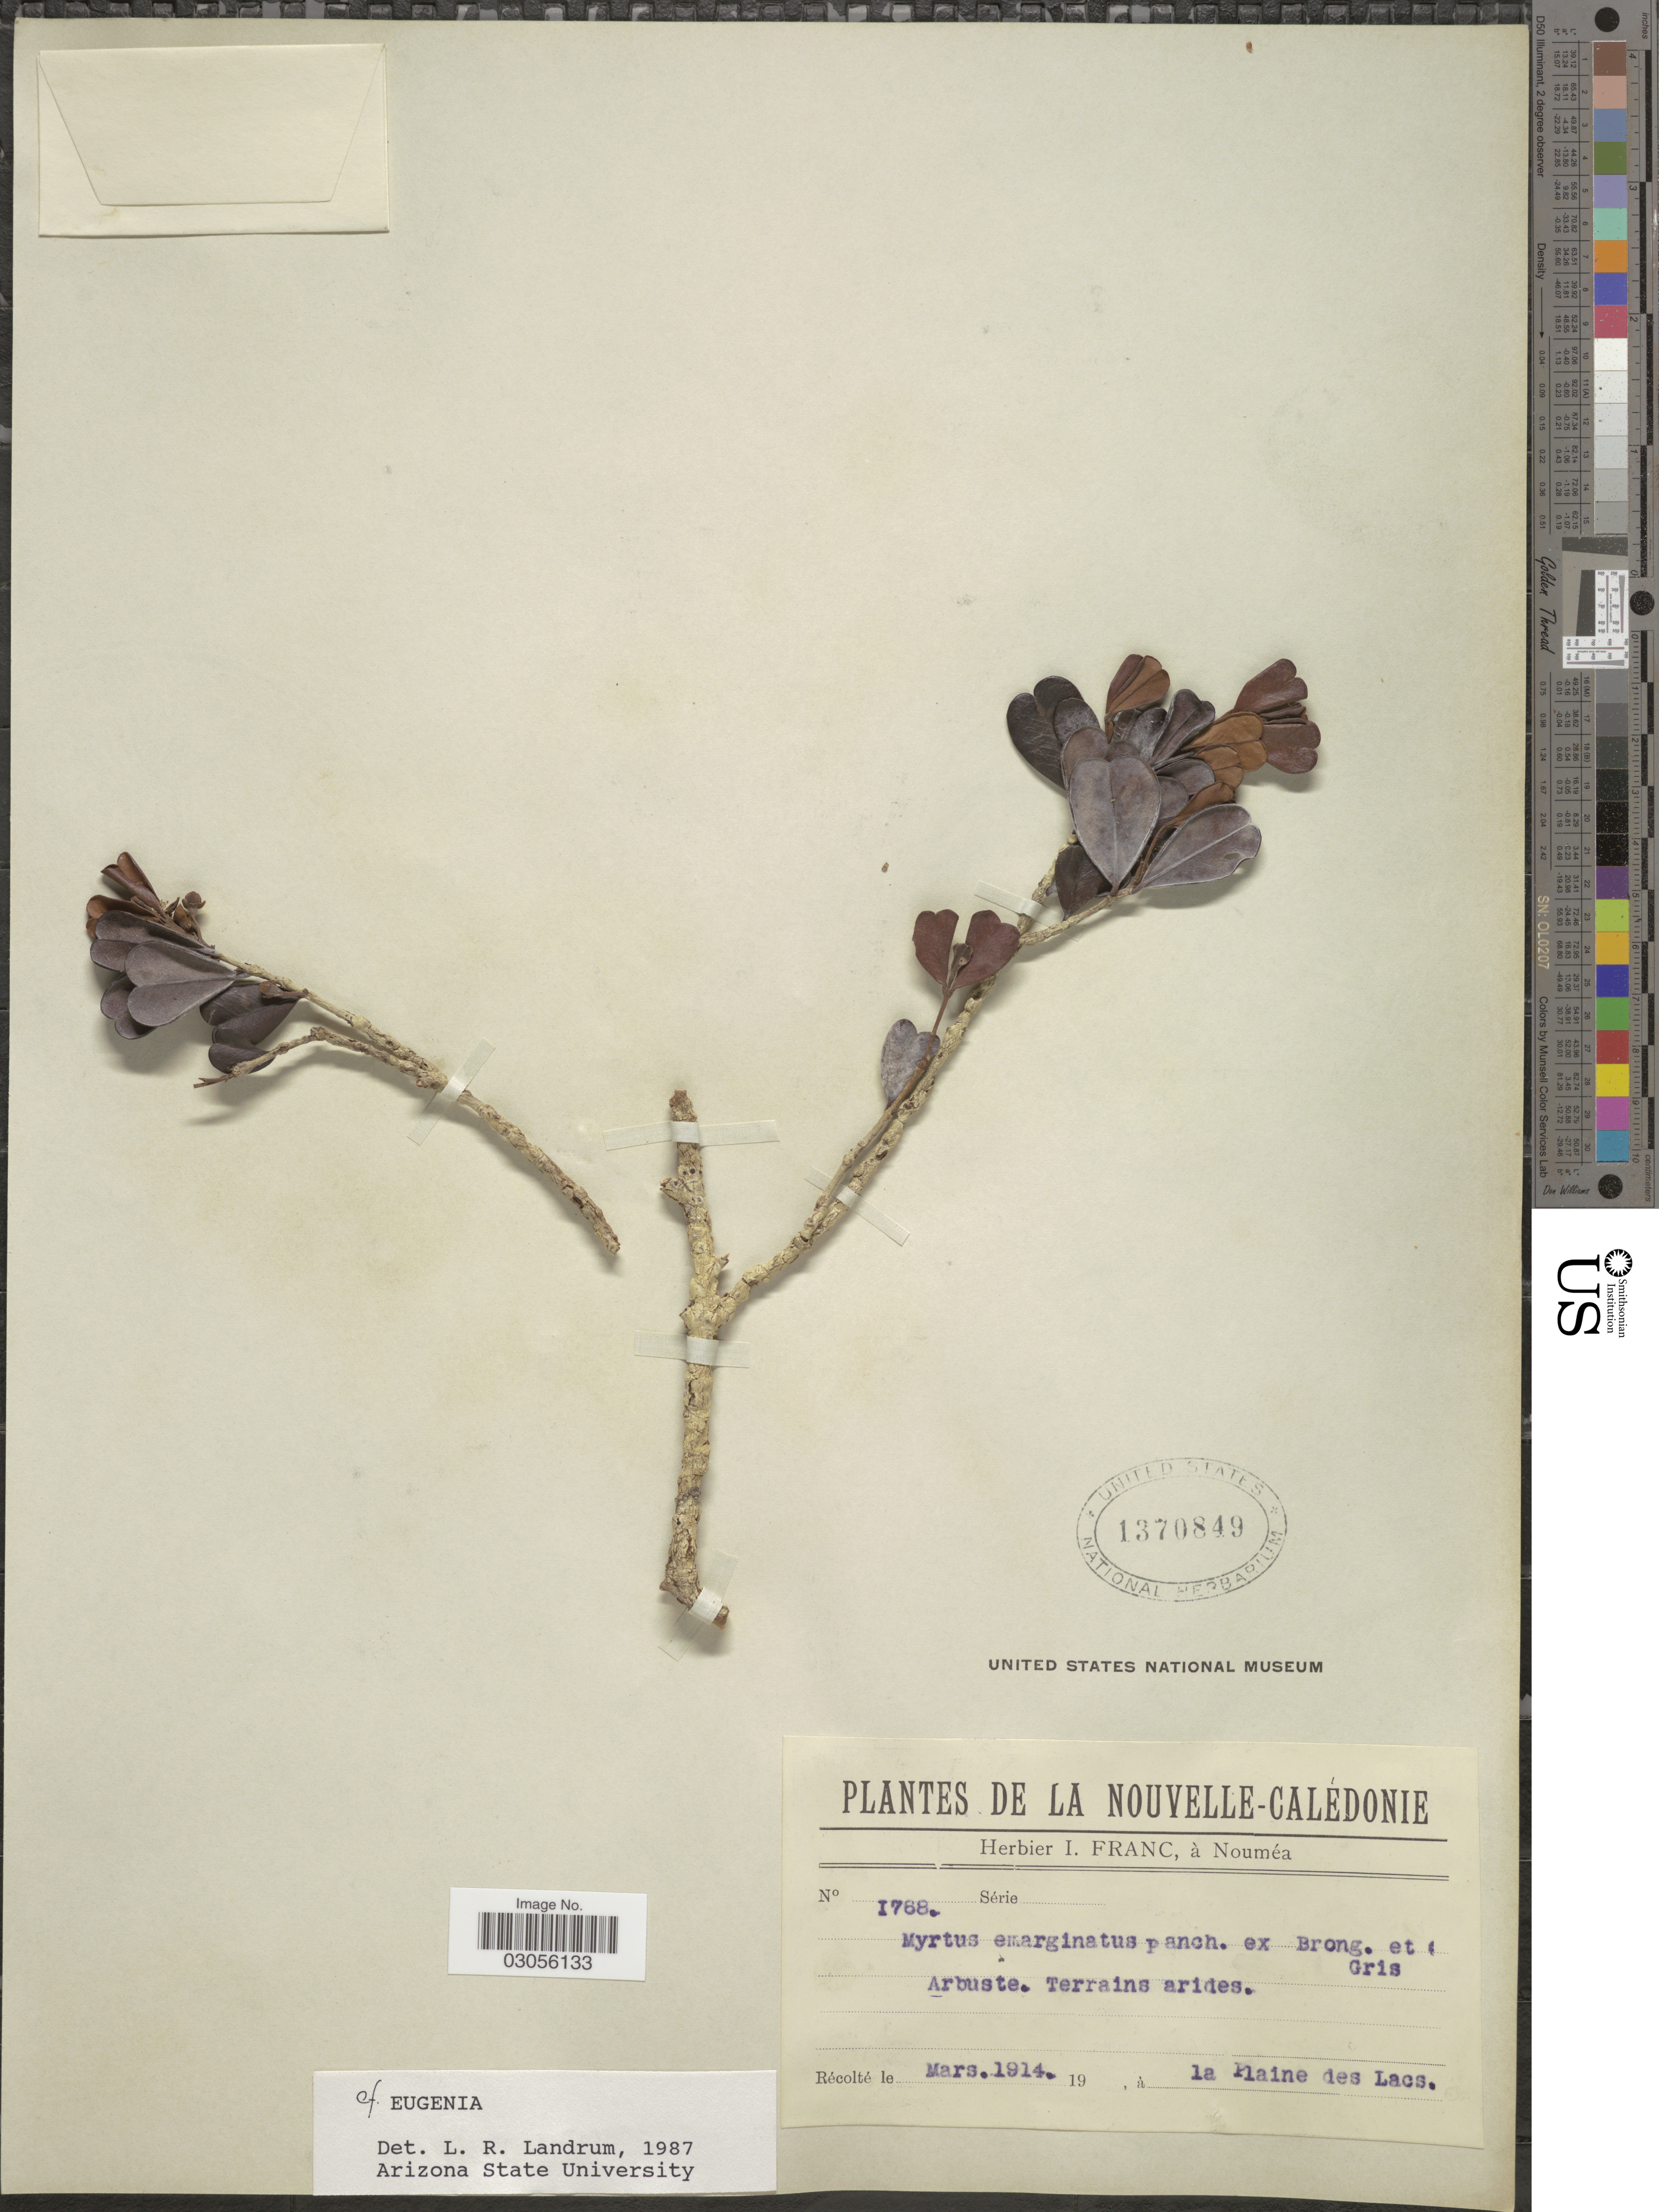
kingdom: Plantae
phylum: Tracheophyta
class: Magnoliopsida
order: Myrtales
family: Myrtaceae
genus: Eugenia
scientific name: Eugenia stricta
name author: Pancher ex Brongn. & Gris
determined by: Dawson, J. W.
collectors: ex herb. I. Franc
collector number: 1768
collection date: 1914-03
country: New Caledonia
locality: À la Plaine des Lacs.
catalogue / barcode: US 1370849